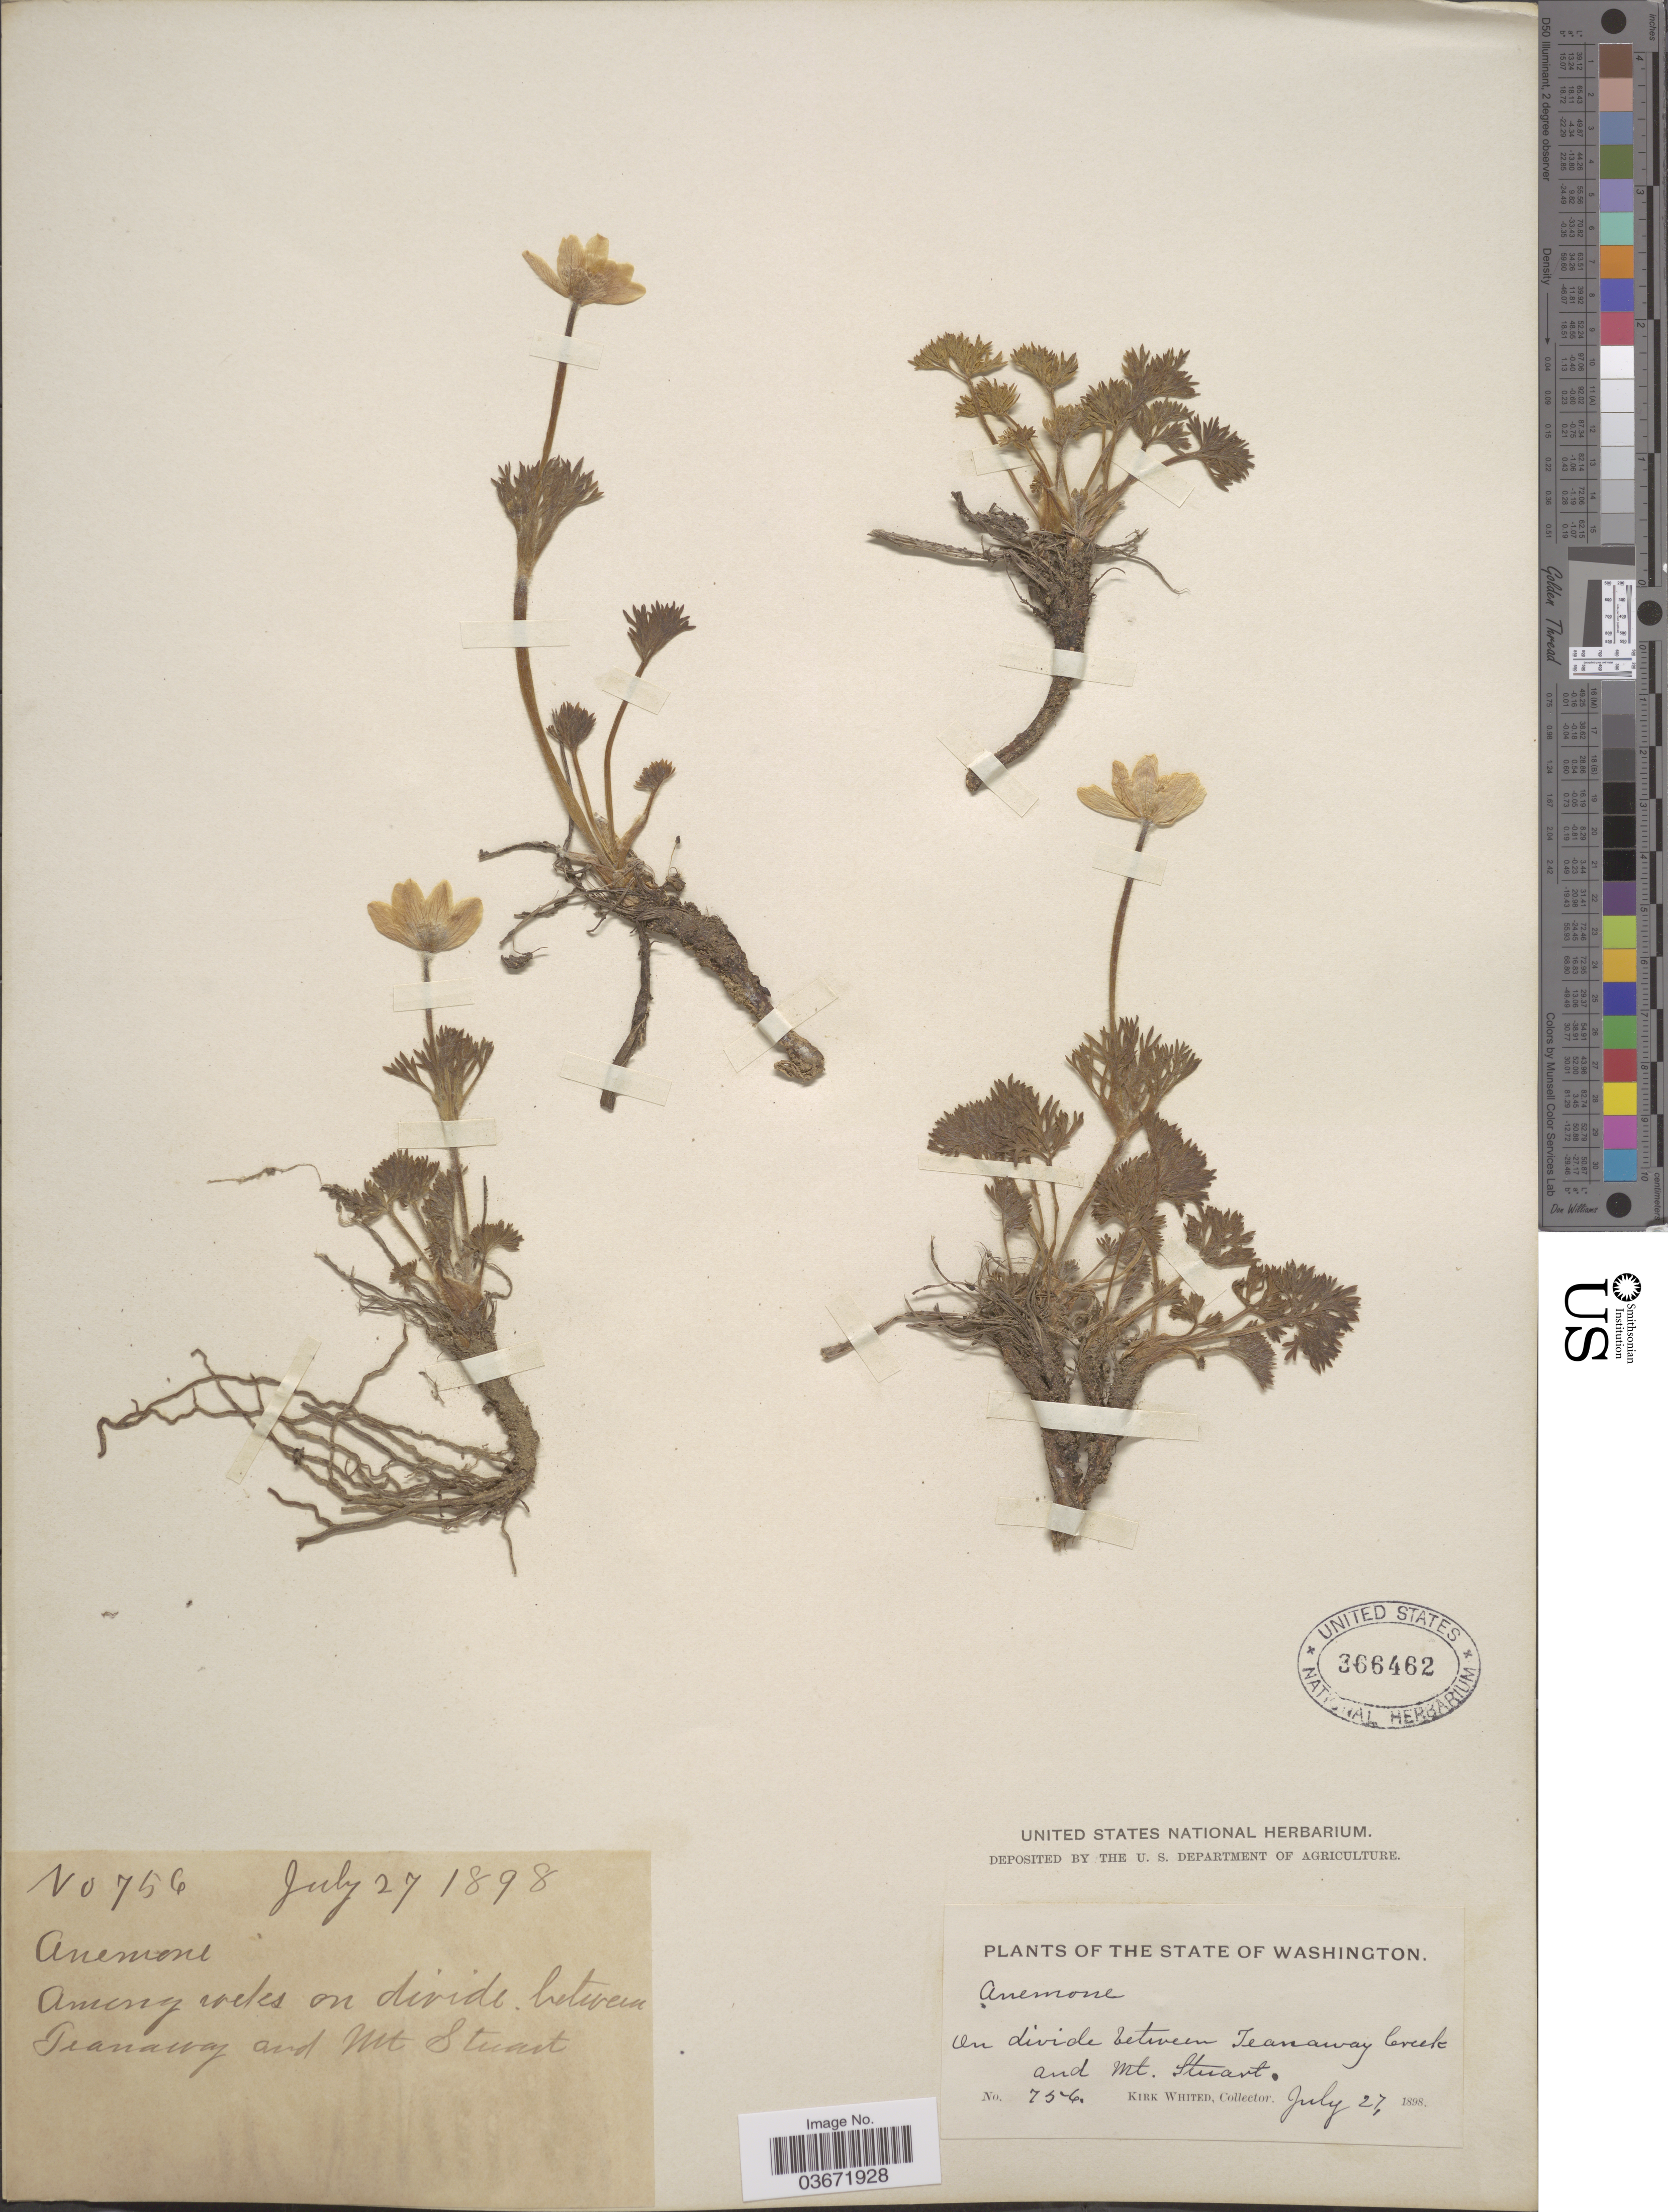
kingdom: Plantae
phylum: Tracheophyta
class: Magnoliopsida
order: Ranunculales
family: Ranunculaceae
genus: Anemone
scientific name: Anemone drummondii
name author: S. Watson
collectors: K. Whited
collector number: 756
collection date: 1898-07-27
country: United States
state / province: Washington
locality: On divide between Teanaway Creek and Mt. Stuart.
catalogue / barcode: US 366462